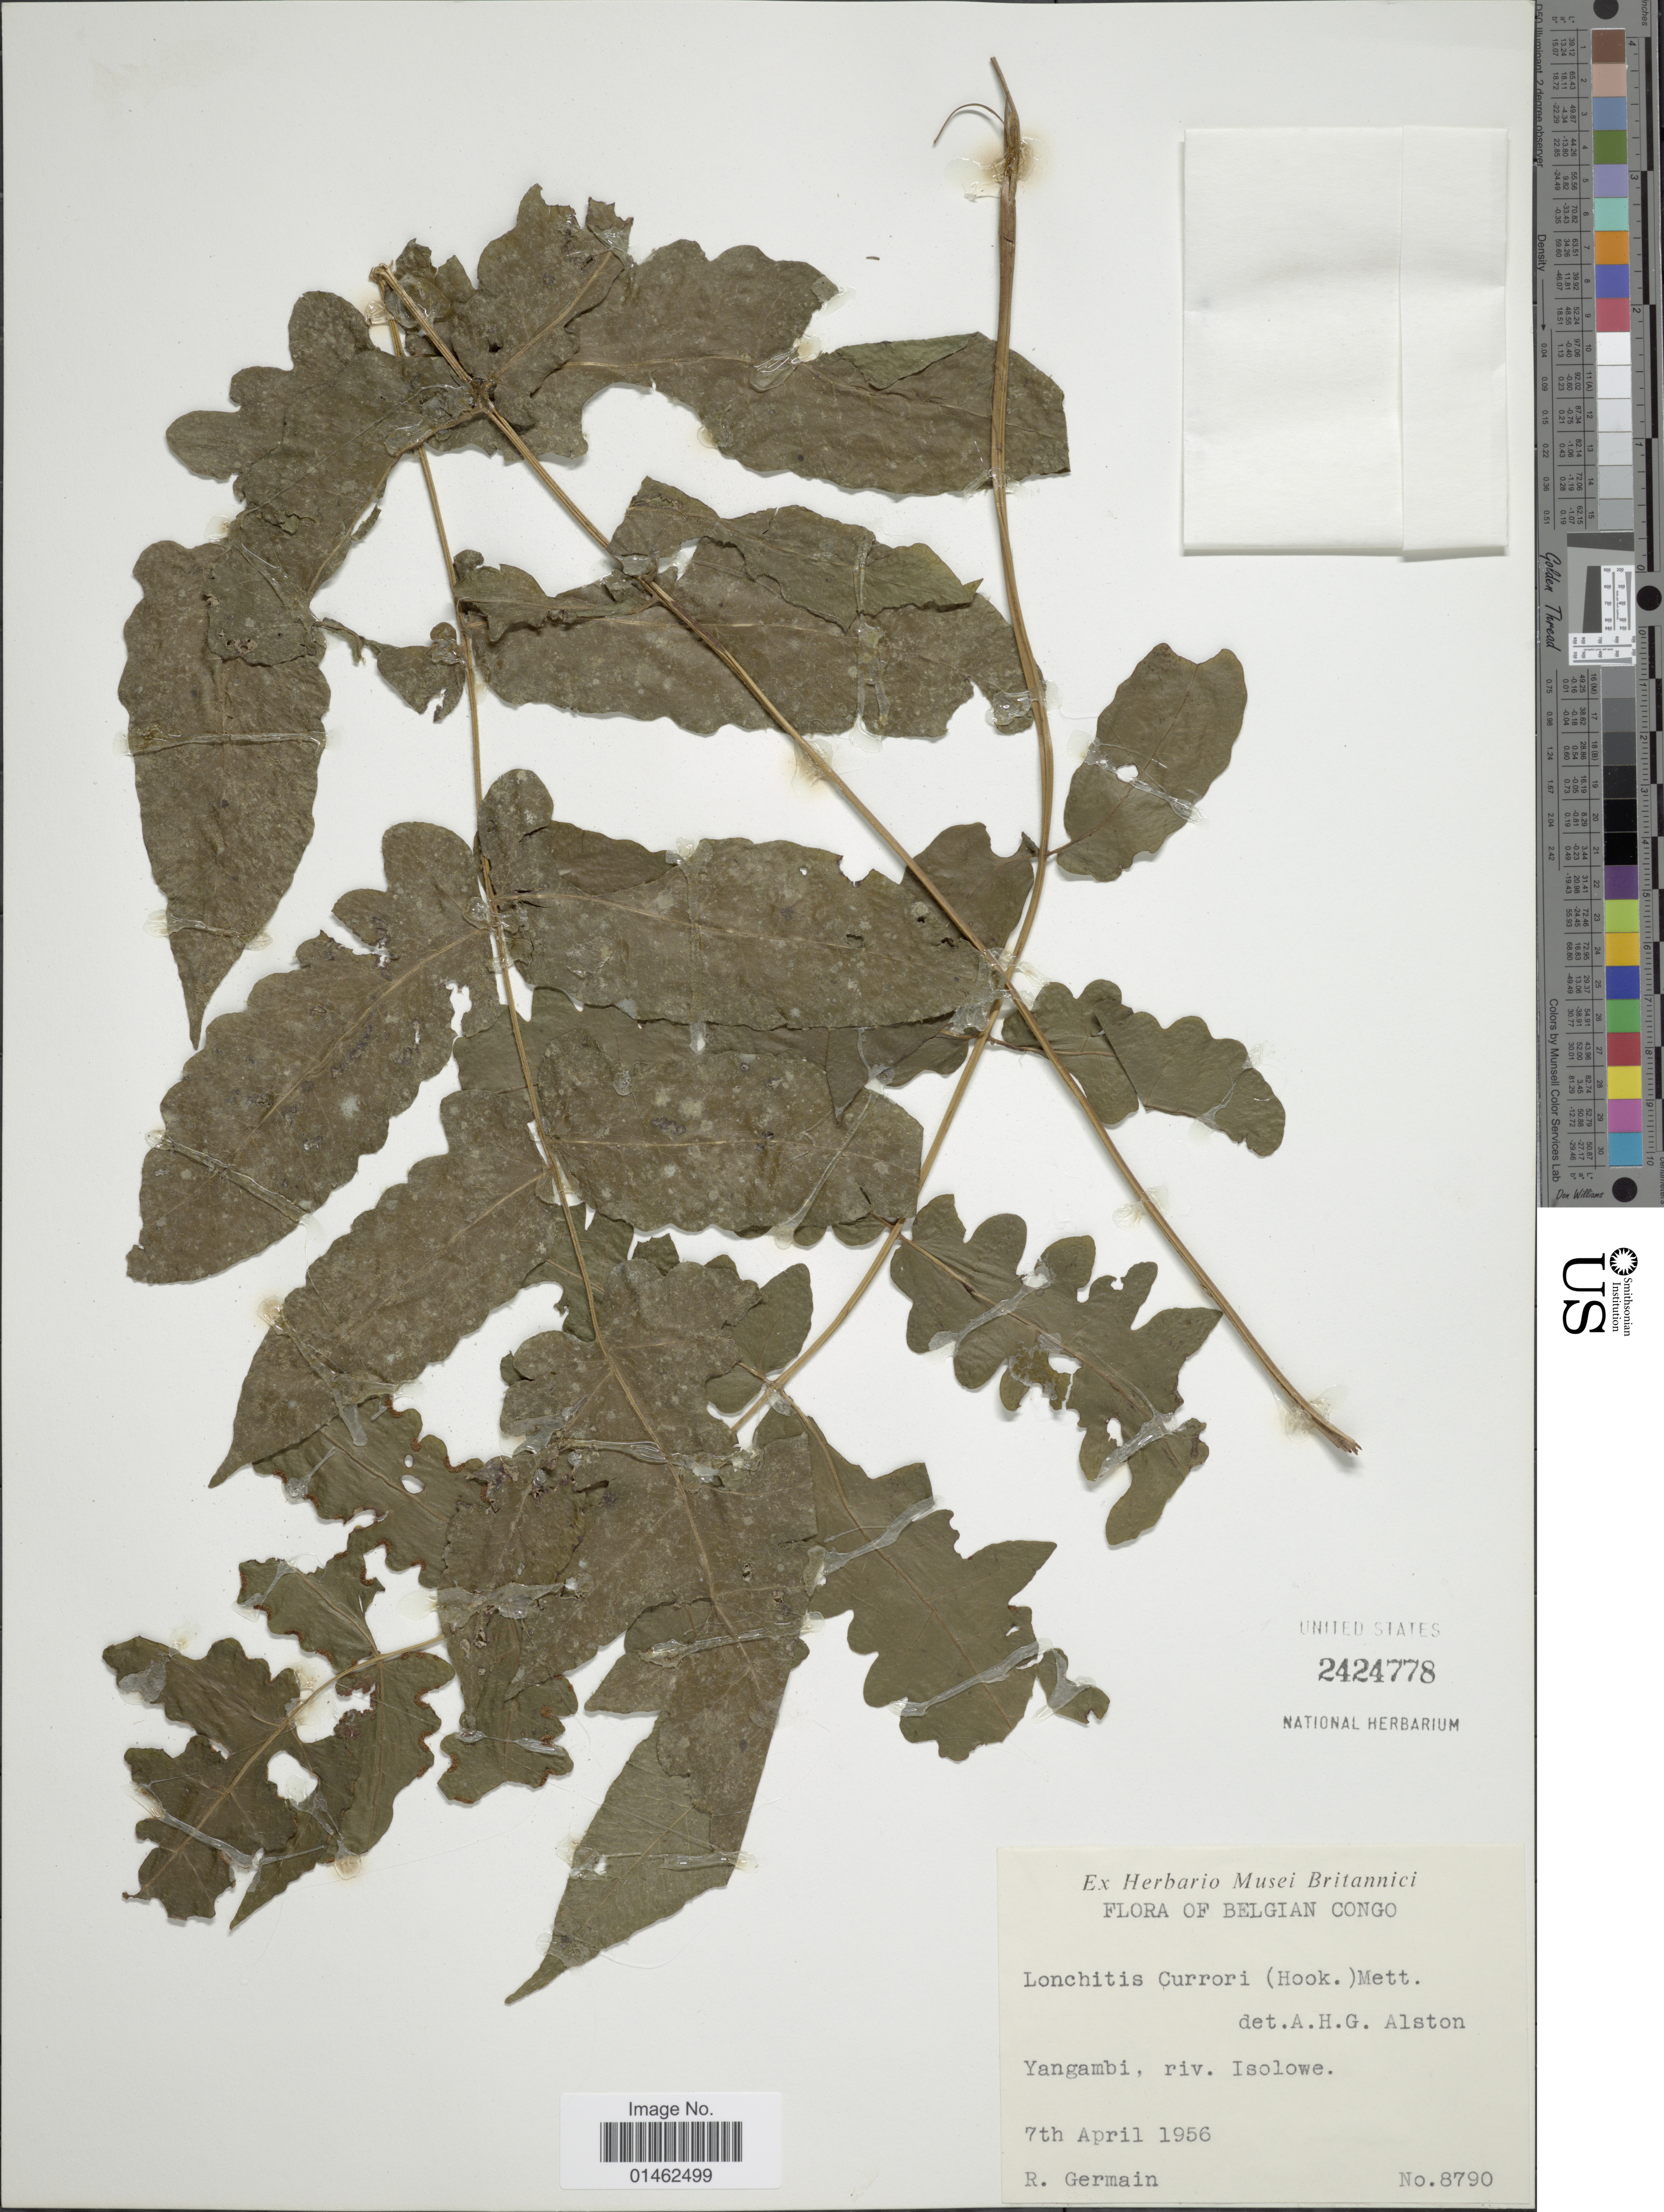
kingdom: Plantae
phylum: Tracheophyta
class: Polypodiopsida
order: Polypodiales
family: Dennstaedtiaceae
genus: Blotiella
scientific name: Blotiella currorii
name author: Hook.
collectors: R. Germain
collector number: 8790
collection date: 1956-04-07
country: Congo, Democratic Republic of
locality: Yangambi, riv. Isolowe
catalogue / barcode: US 2424778